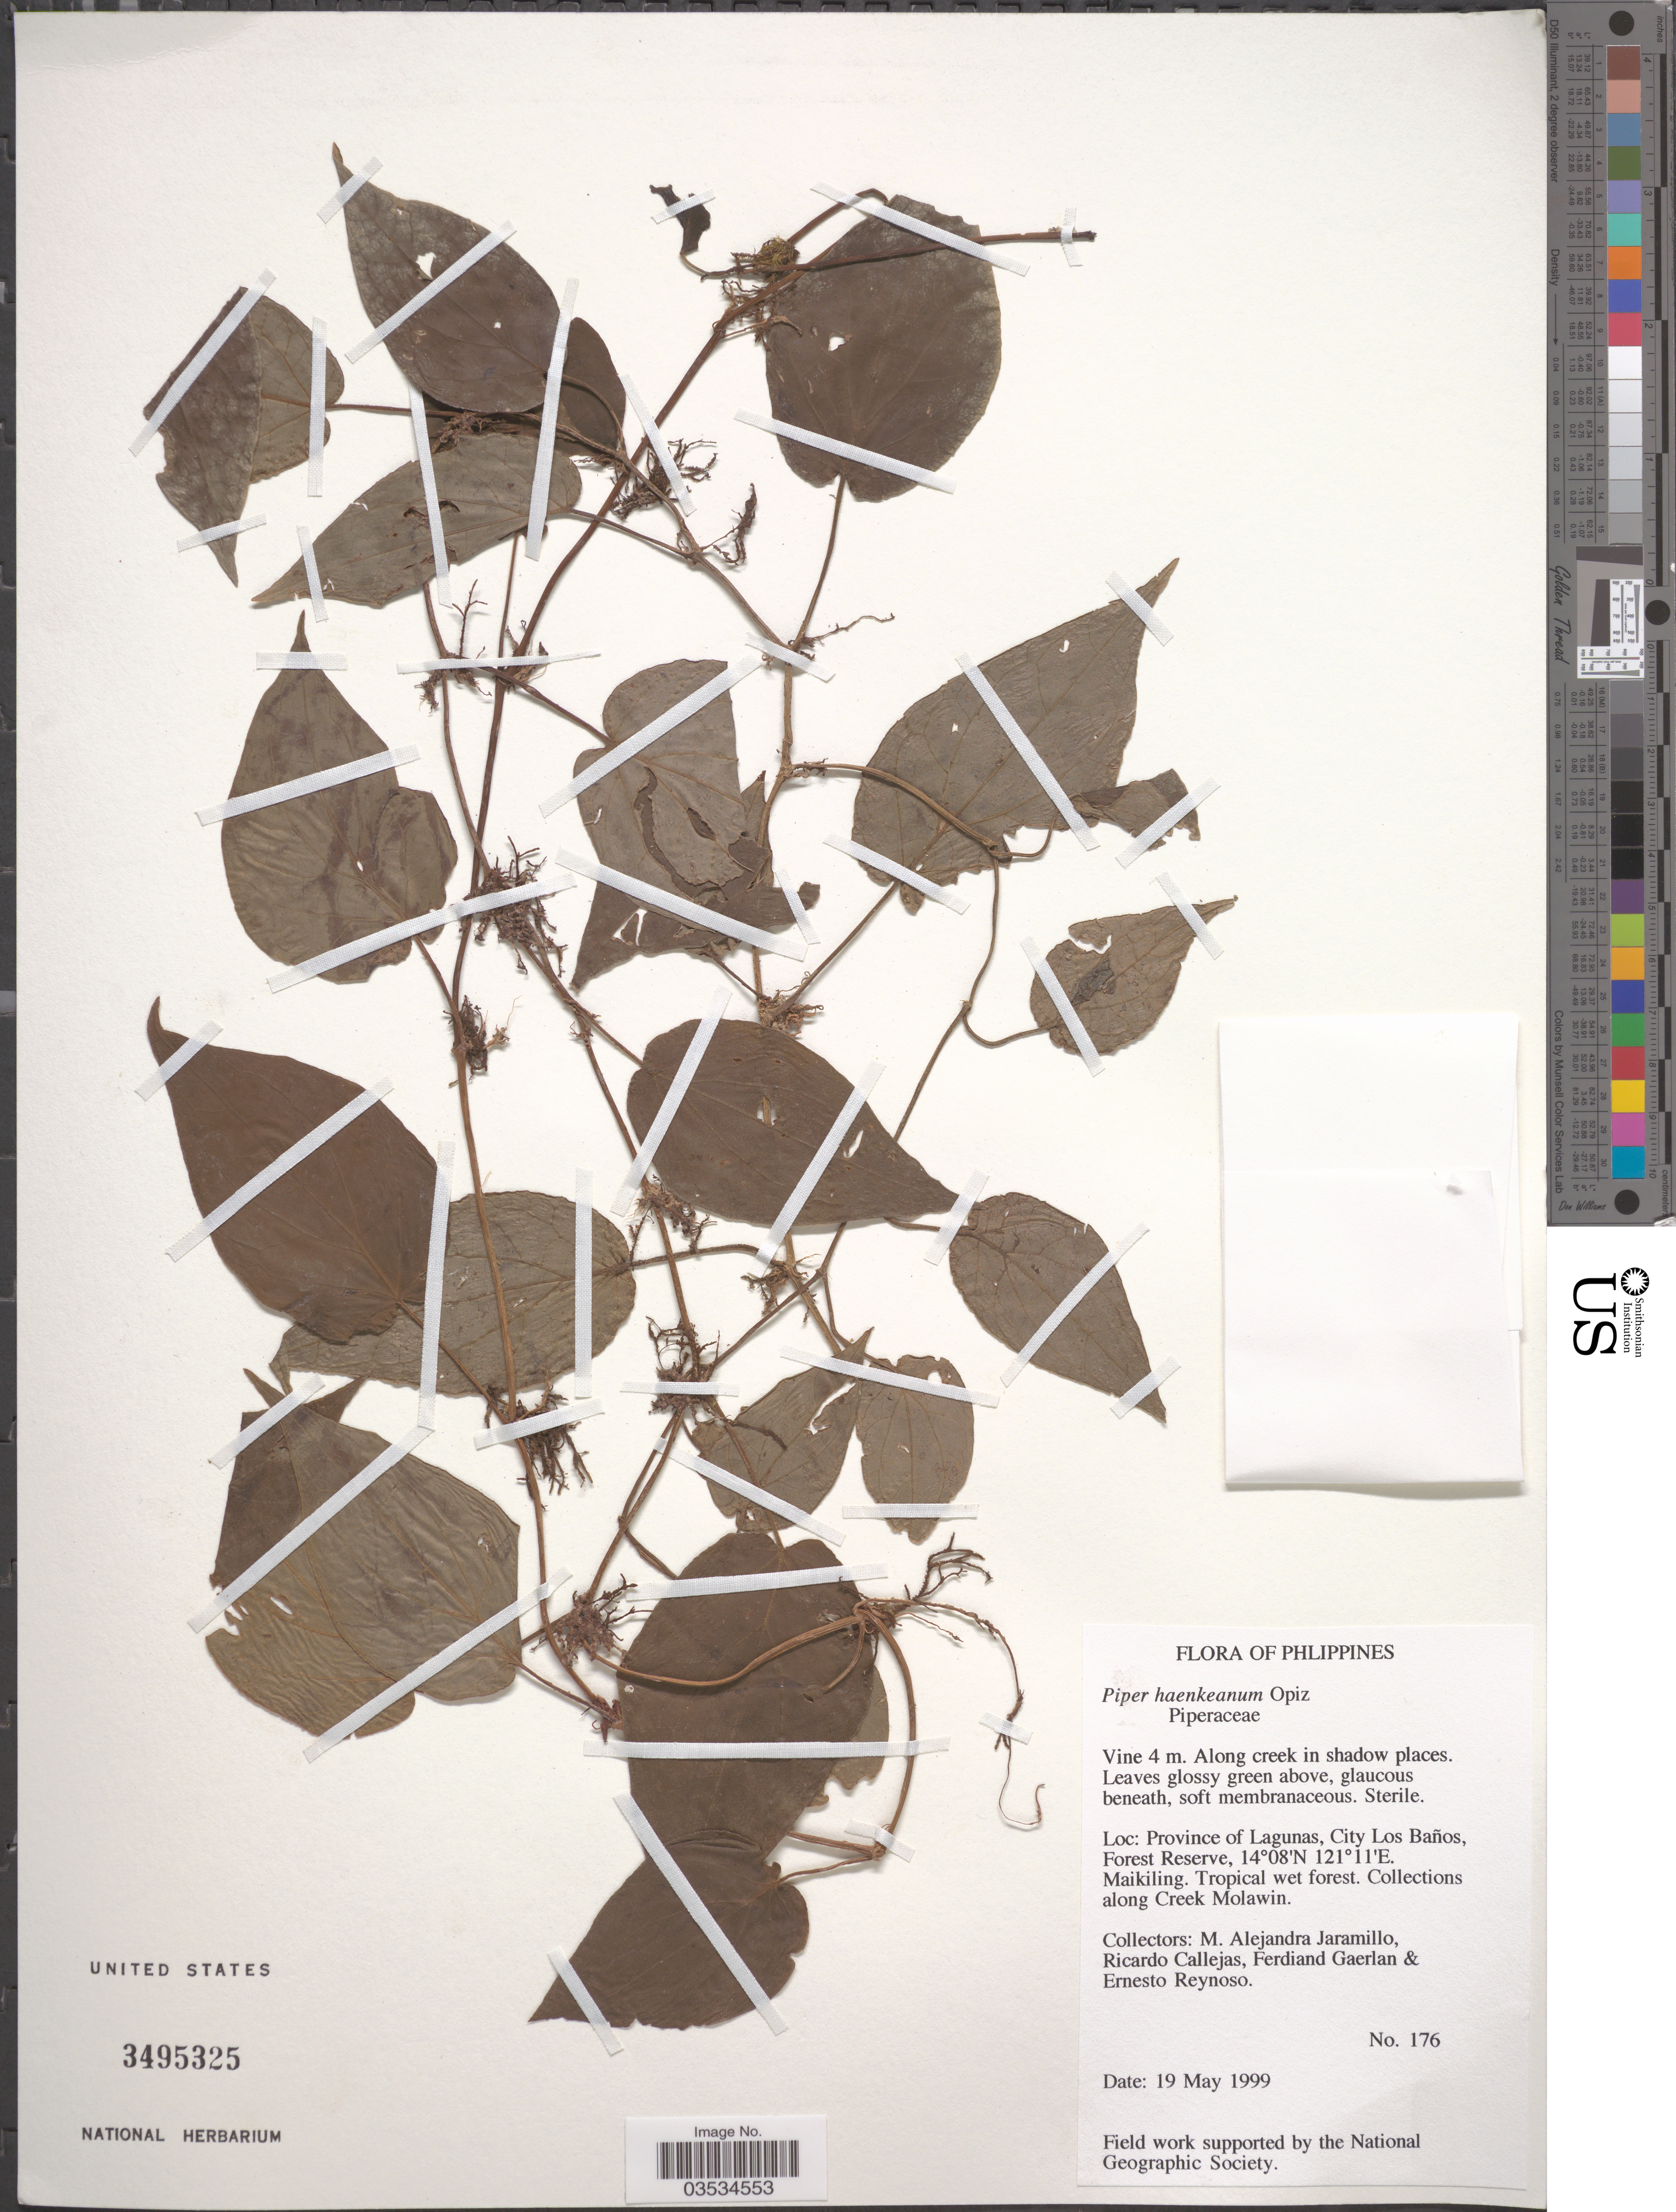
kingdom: Plantae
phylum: Tracheophyta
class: Magnoliopsida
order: Piperales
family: Piperaceae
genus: Piper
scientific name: Piper haenkeanum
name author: Opiz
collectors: M. A. Jaramillo, R. Callejas, F. Gaerlan & E. Reynoso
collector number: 176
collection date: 1999-05-19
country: Philippines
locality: Province of Lagunas, City Los Baños, Forest Reserve. Maikiling. Along Creek Molawin.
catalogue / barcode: US 3495325